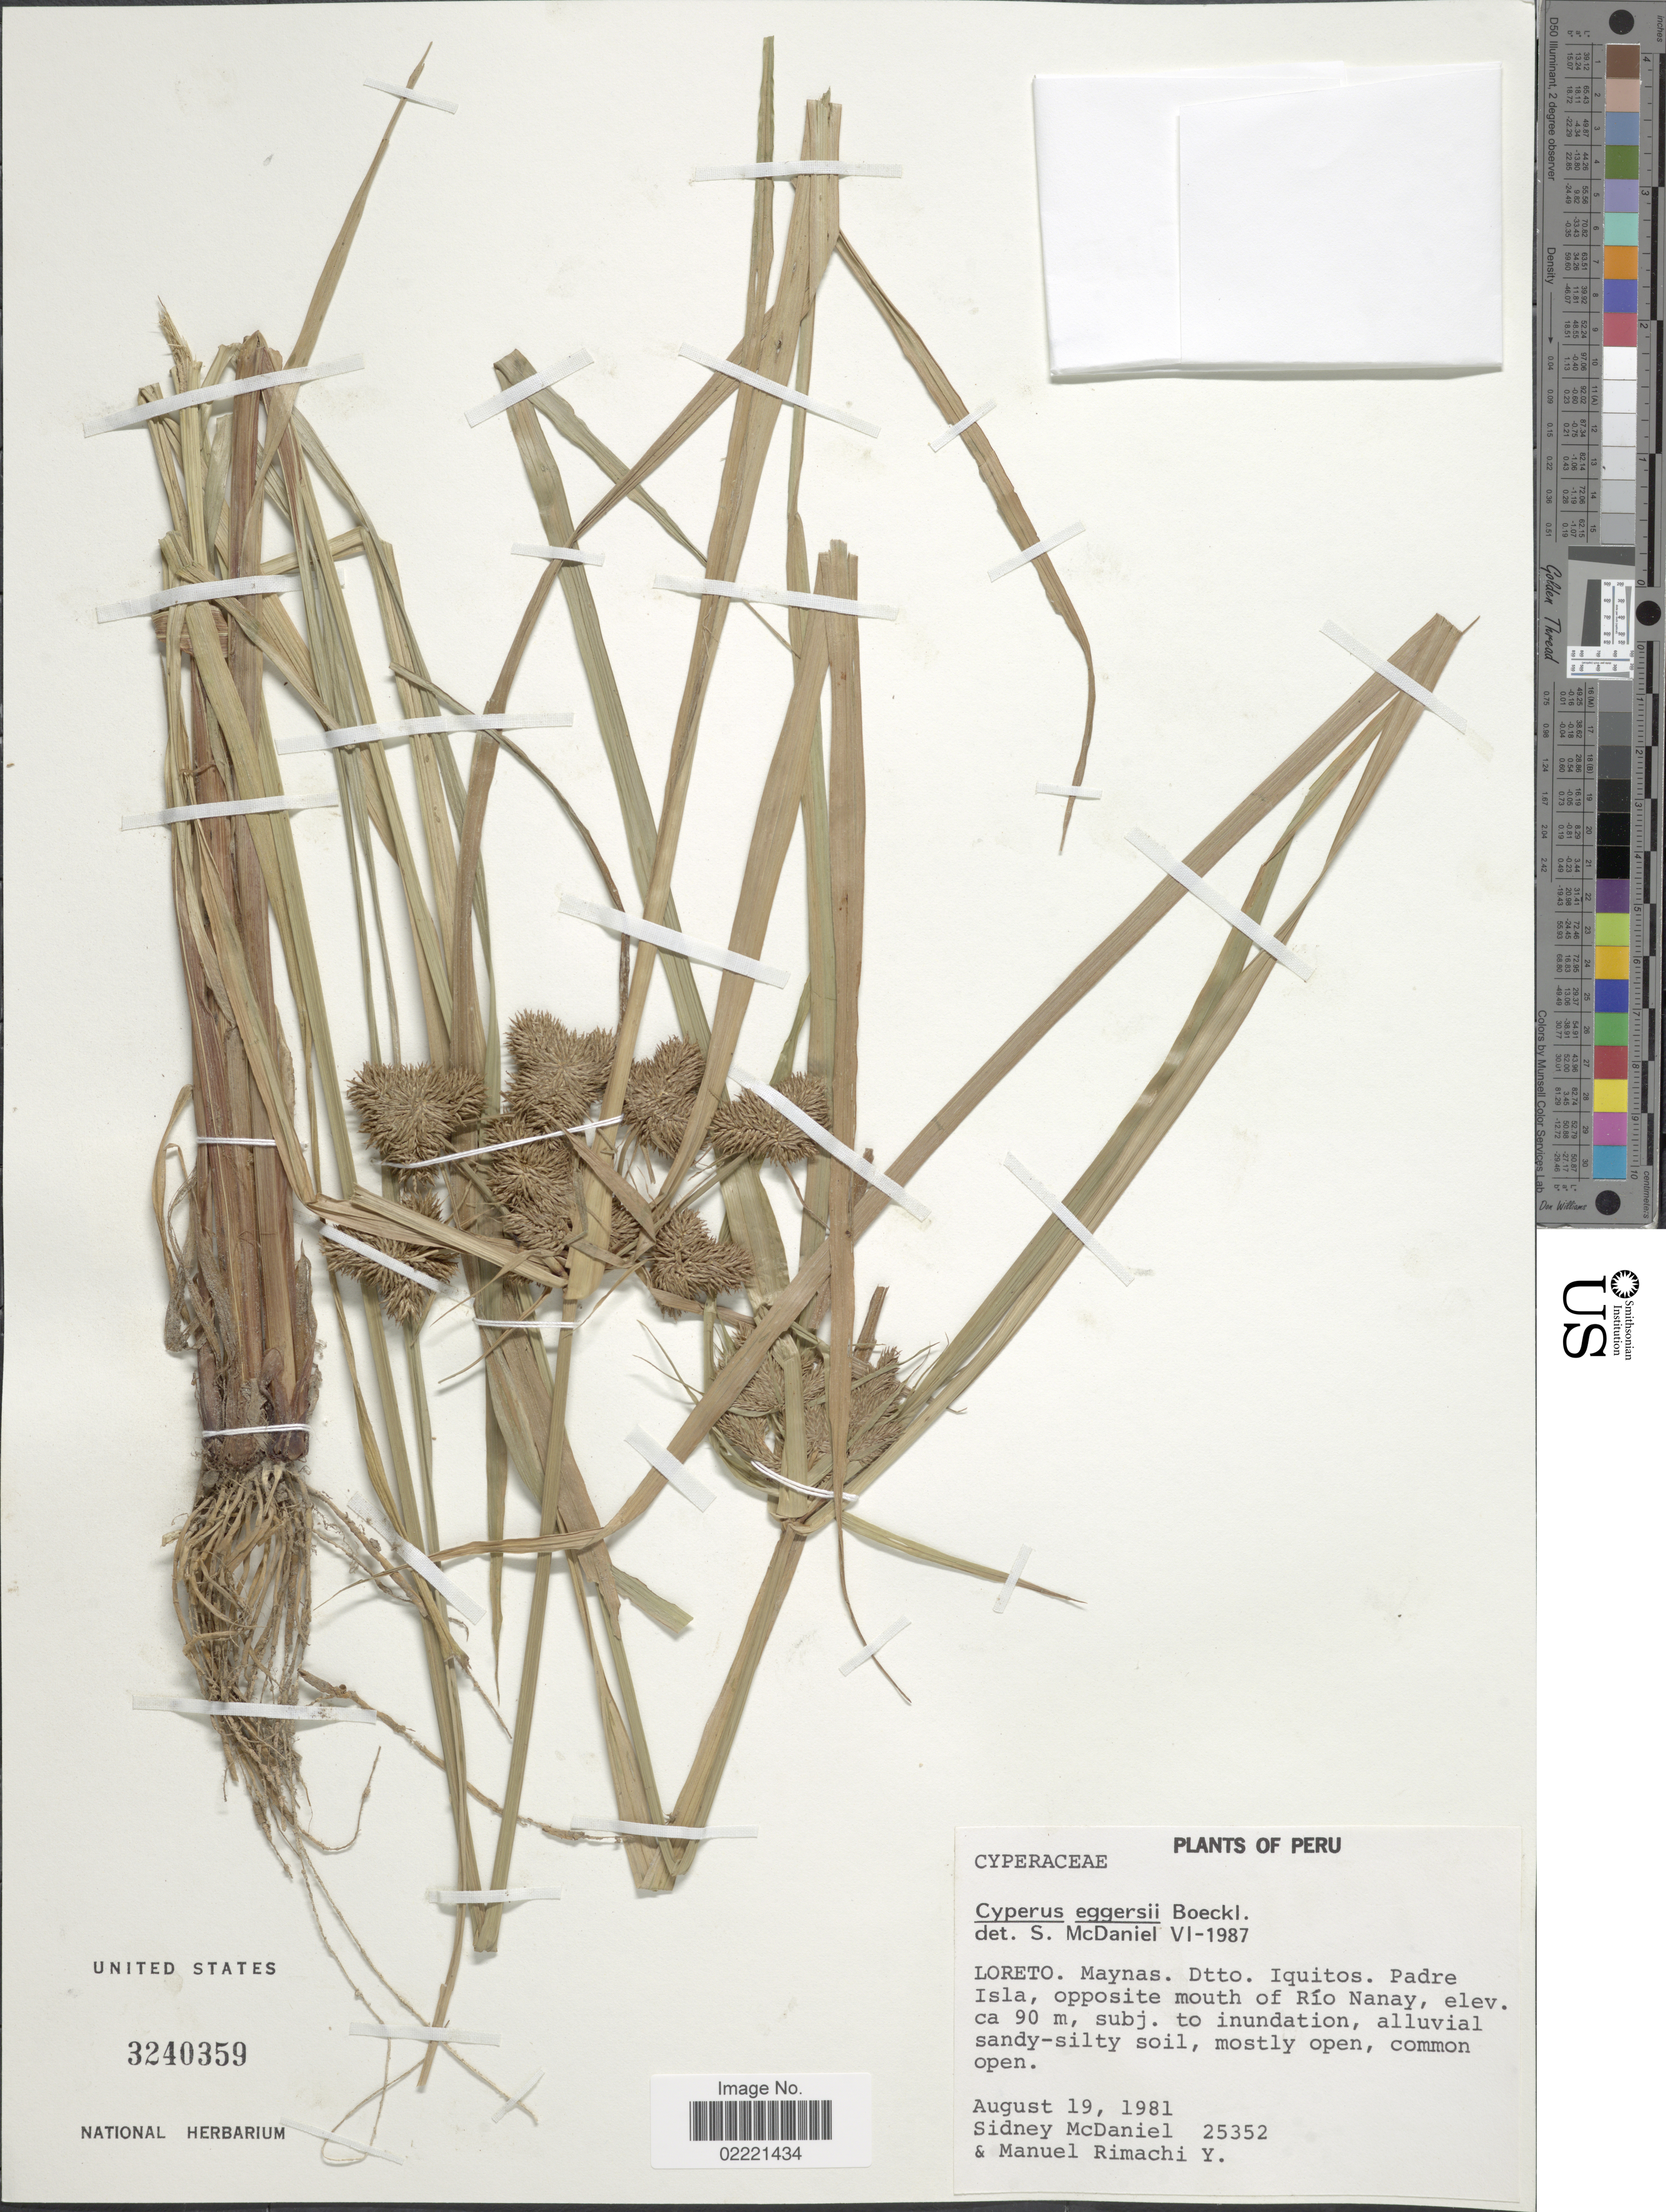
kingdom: Plantae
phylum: Tracheophyta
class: Liliopsida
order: Poales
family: Cyperaceae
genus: Cyperus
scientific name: Cyperus eggersii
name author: Boeckeler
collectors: S. McDaniel & M. Rimachi Y.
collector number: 25352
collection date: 1981-08-19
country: Peru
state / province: Loreto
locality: Loreto, Maynas, Dtto.Iquitos, Padre Isla, opposite mouth of Rio Nanay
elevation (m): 90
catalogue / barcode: US 3240359